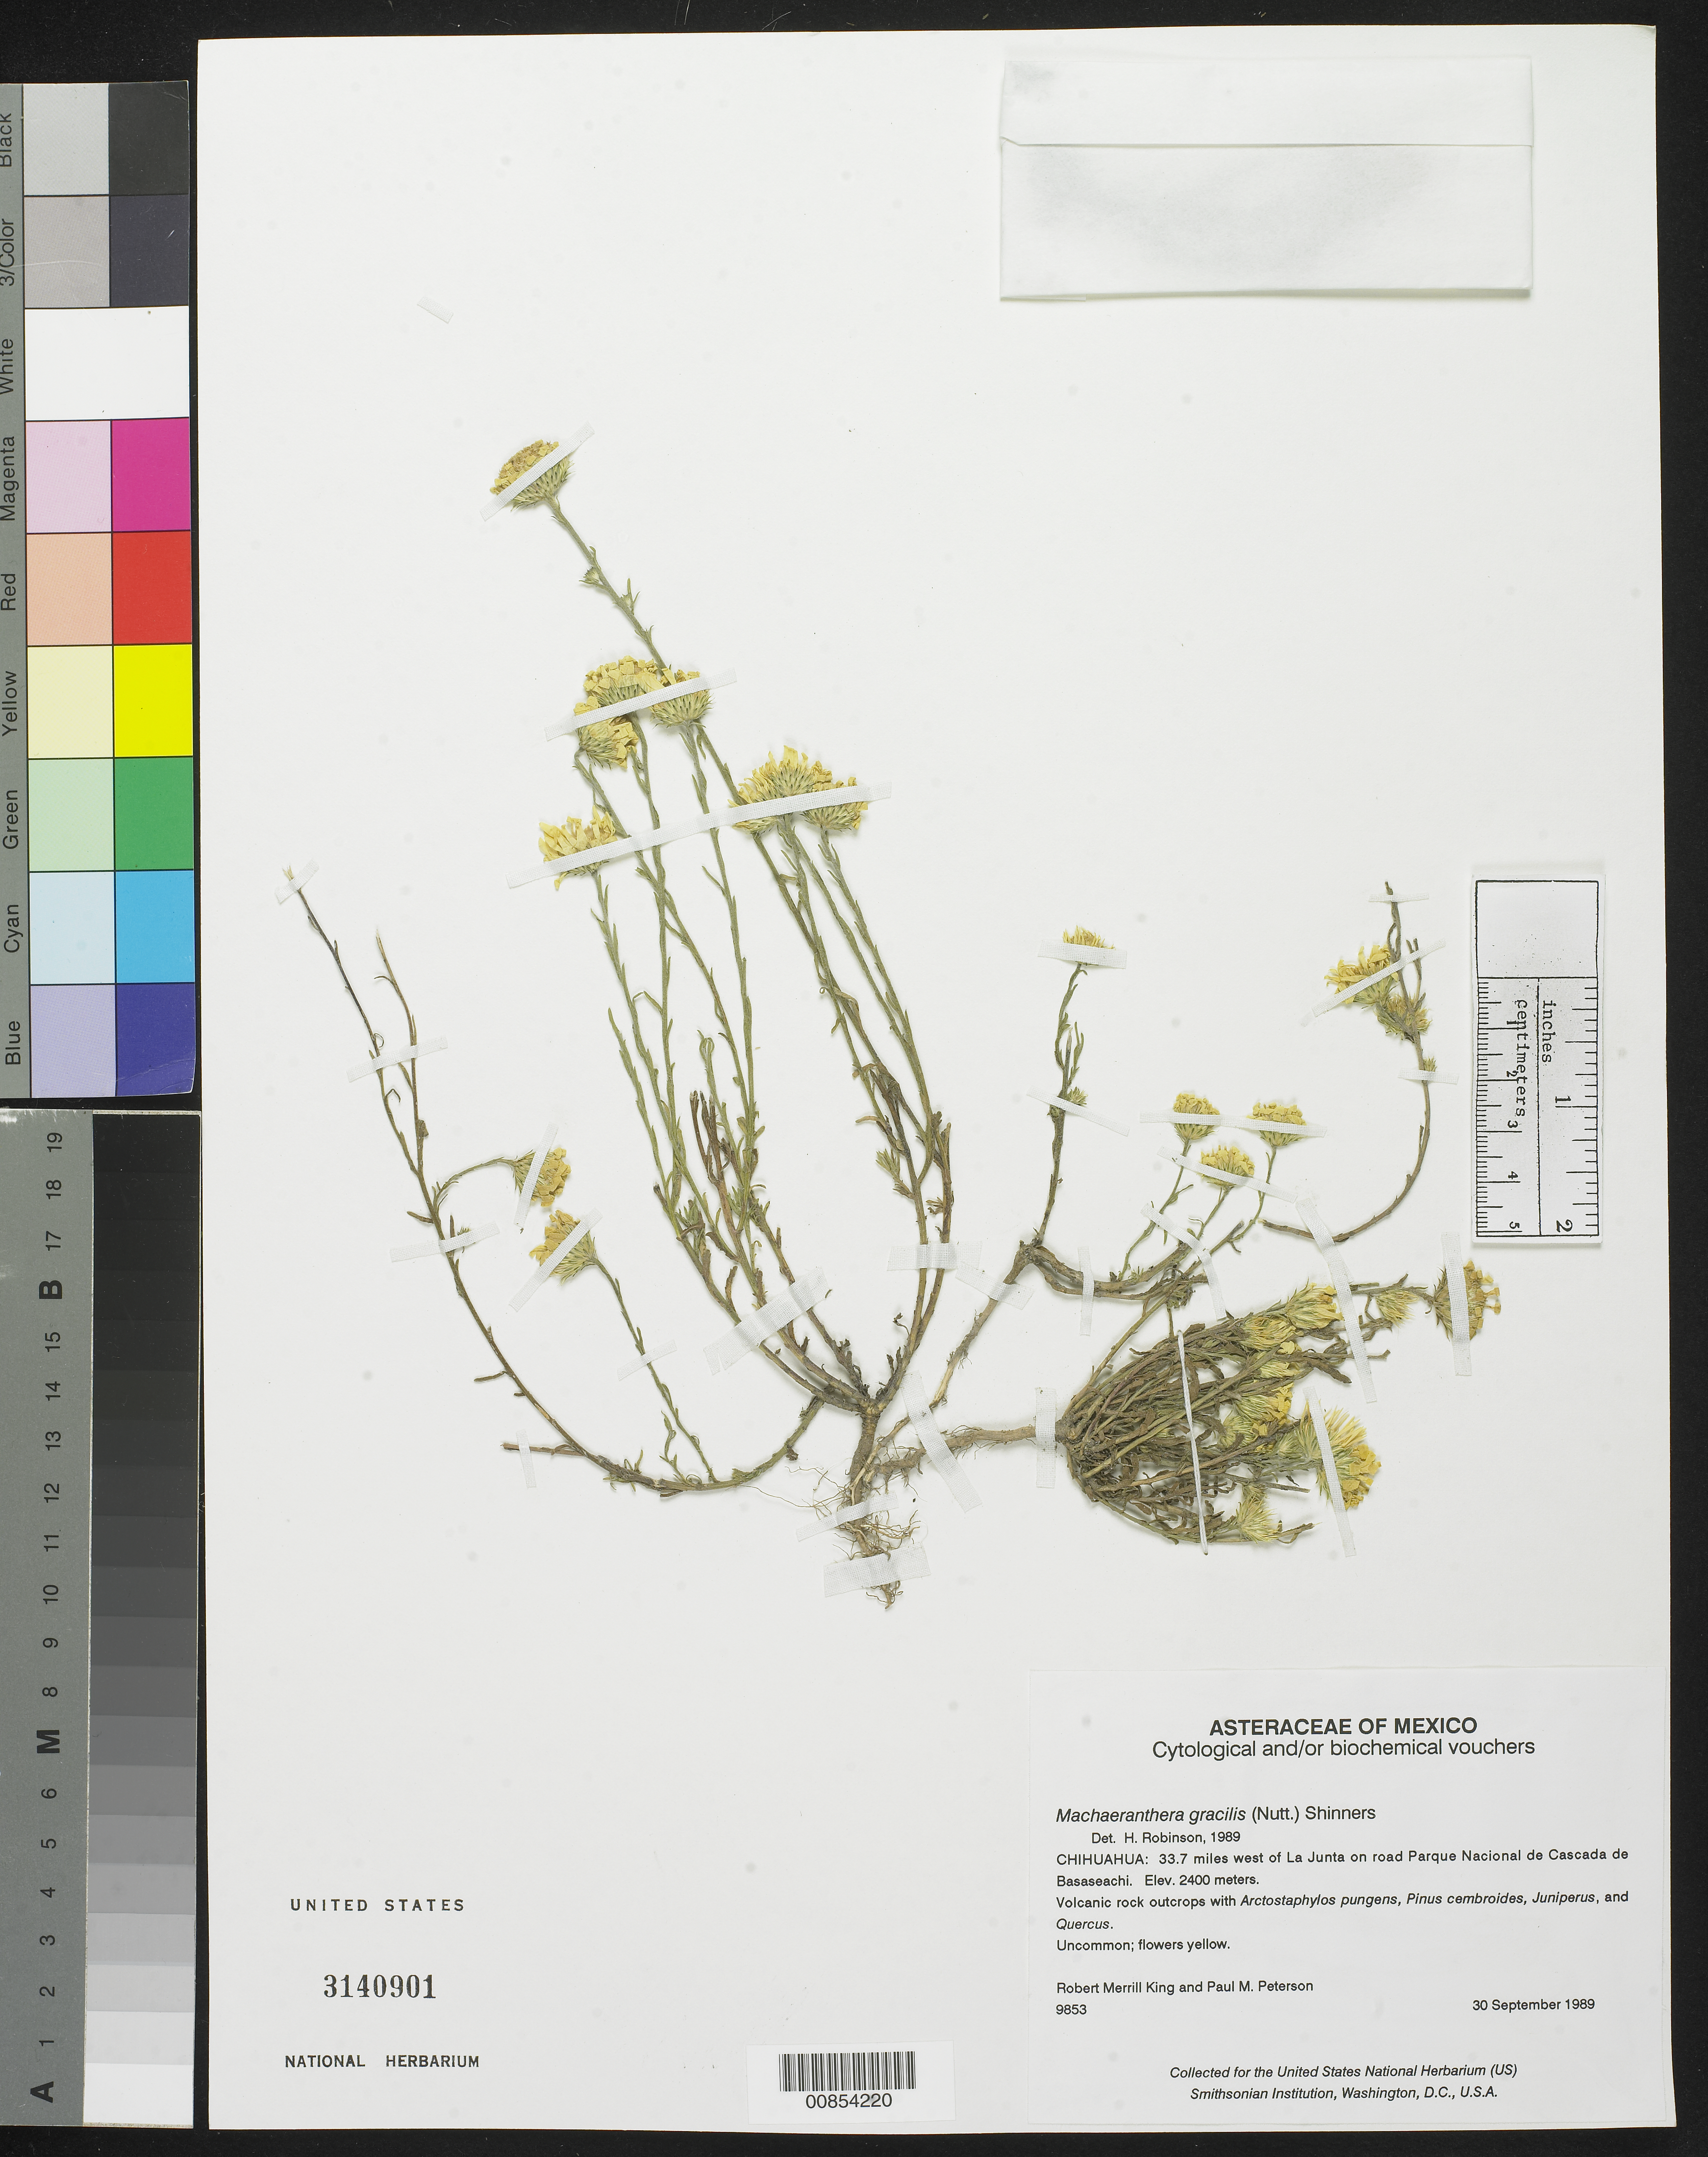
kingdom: Plantae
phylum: Tracheophyta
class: Magnoliopsida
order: Asterales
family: Asteraceae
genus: Machaeranthera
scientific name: Machaeranthera gracilis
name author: (Nutt.) Shinners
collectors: R. M. King & P. M. Peterson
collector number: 9853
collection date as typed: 30 Sep 1989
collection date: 1989-09-30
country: Mexico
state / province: Chihuahua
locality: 33.7 miles west of La Junta on road to Parque Nacional Cascada de Basaseachic.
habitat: Volcanic rock outcrops with Arctostaphylos pungens, Pinus cembroides, Juniperus, and Quercus.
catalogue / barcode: US 3140901